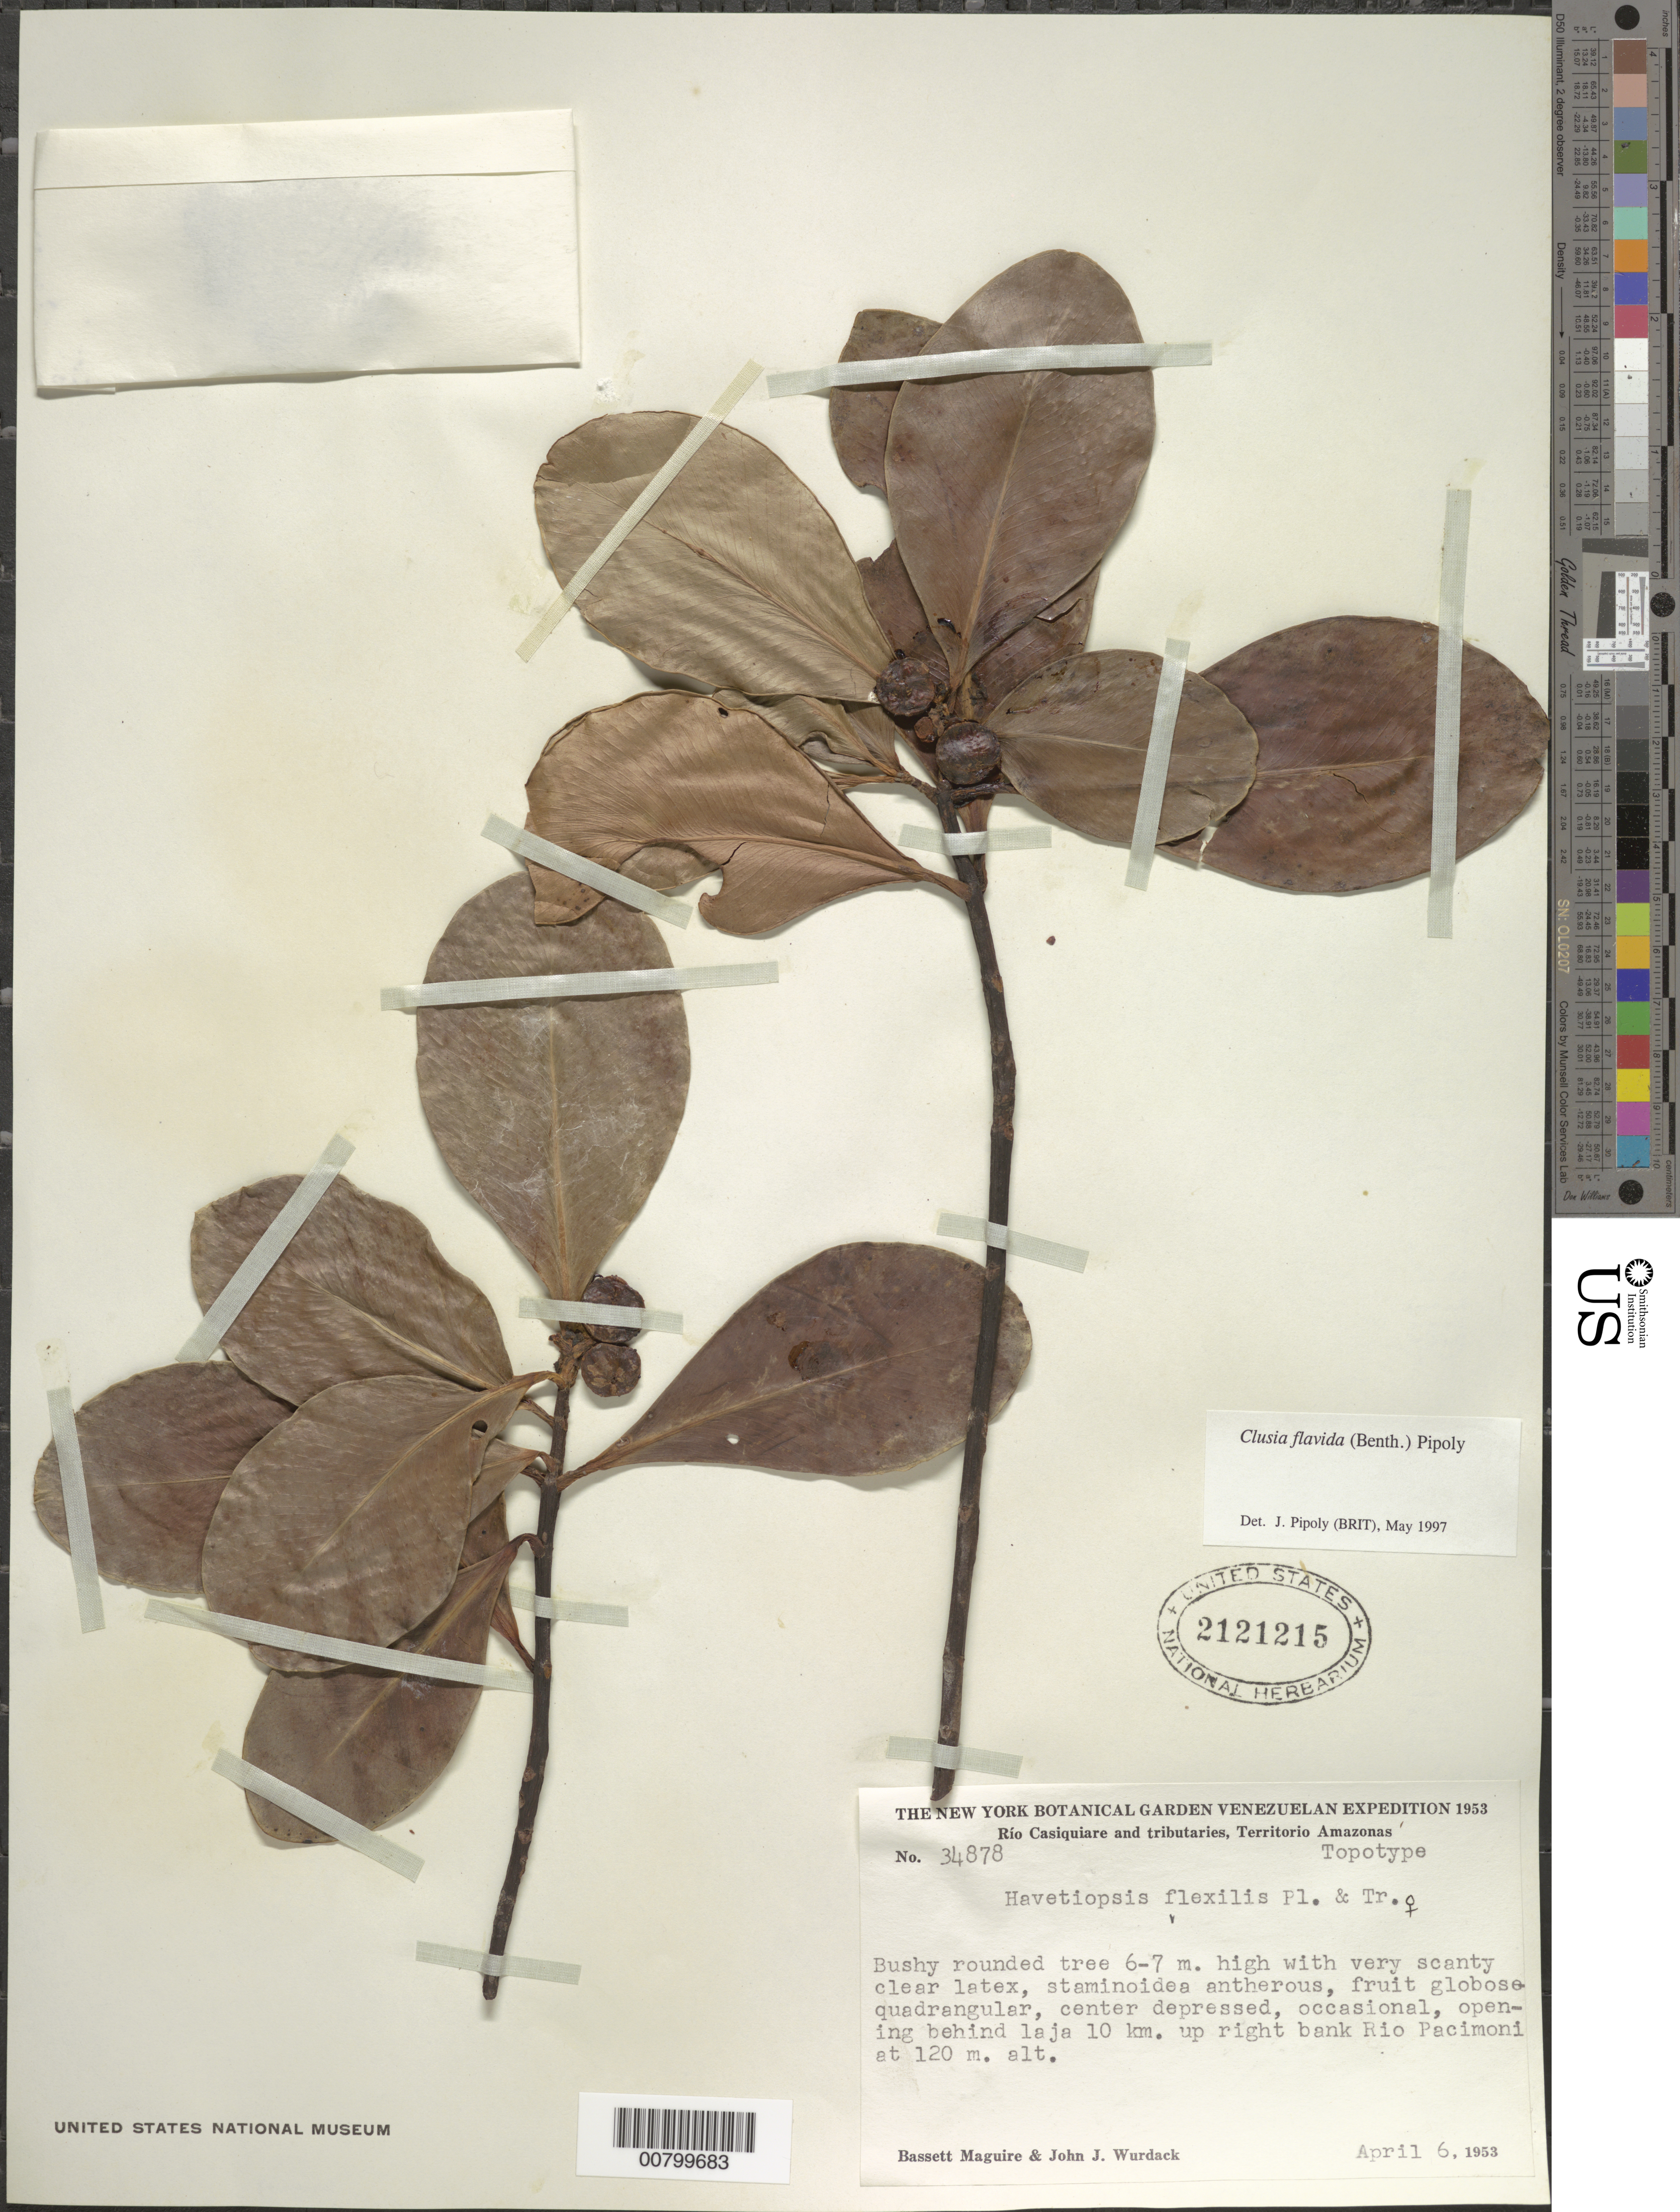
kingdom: Plantae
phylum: Tracheophyta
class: Magnoliopsida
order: Malpighiales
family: Clusiaceae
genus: Clusia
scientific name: Clusia flavida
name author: (Benth.) Pipoly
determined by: Pipoly, J. J., III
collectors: B. Maguire & J. J. Wurdack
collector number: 34878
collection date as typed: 6-Apr-53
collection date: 1953-04-06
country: Venezuela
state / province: Amazonas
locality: Río Pacimoni, 10 km along right bank, Caño Arapacua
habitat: Opening behind laja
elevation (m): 120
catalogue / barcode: US 2121215